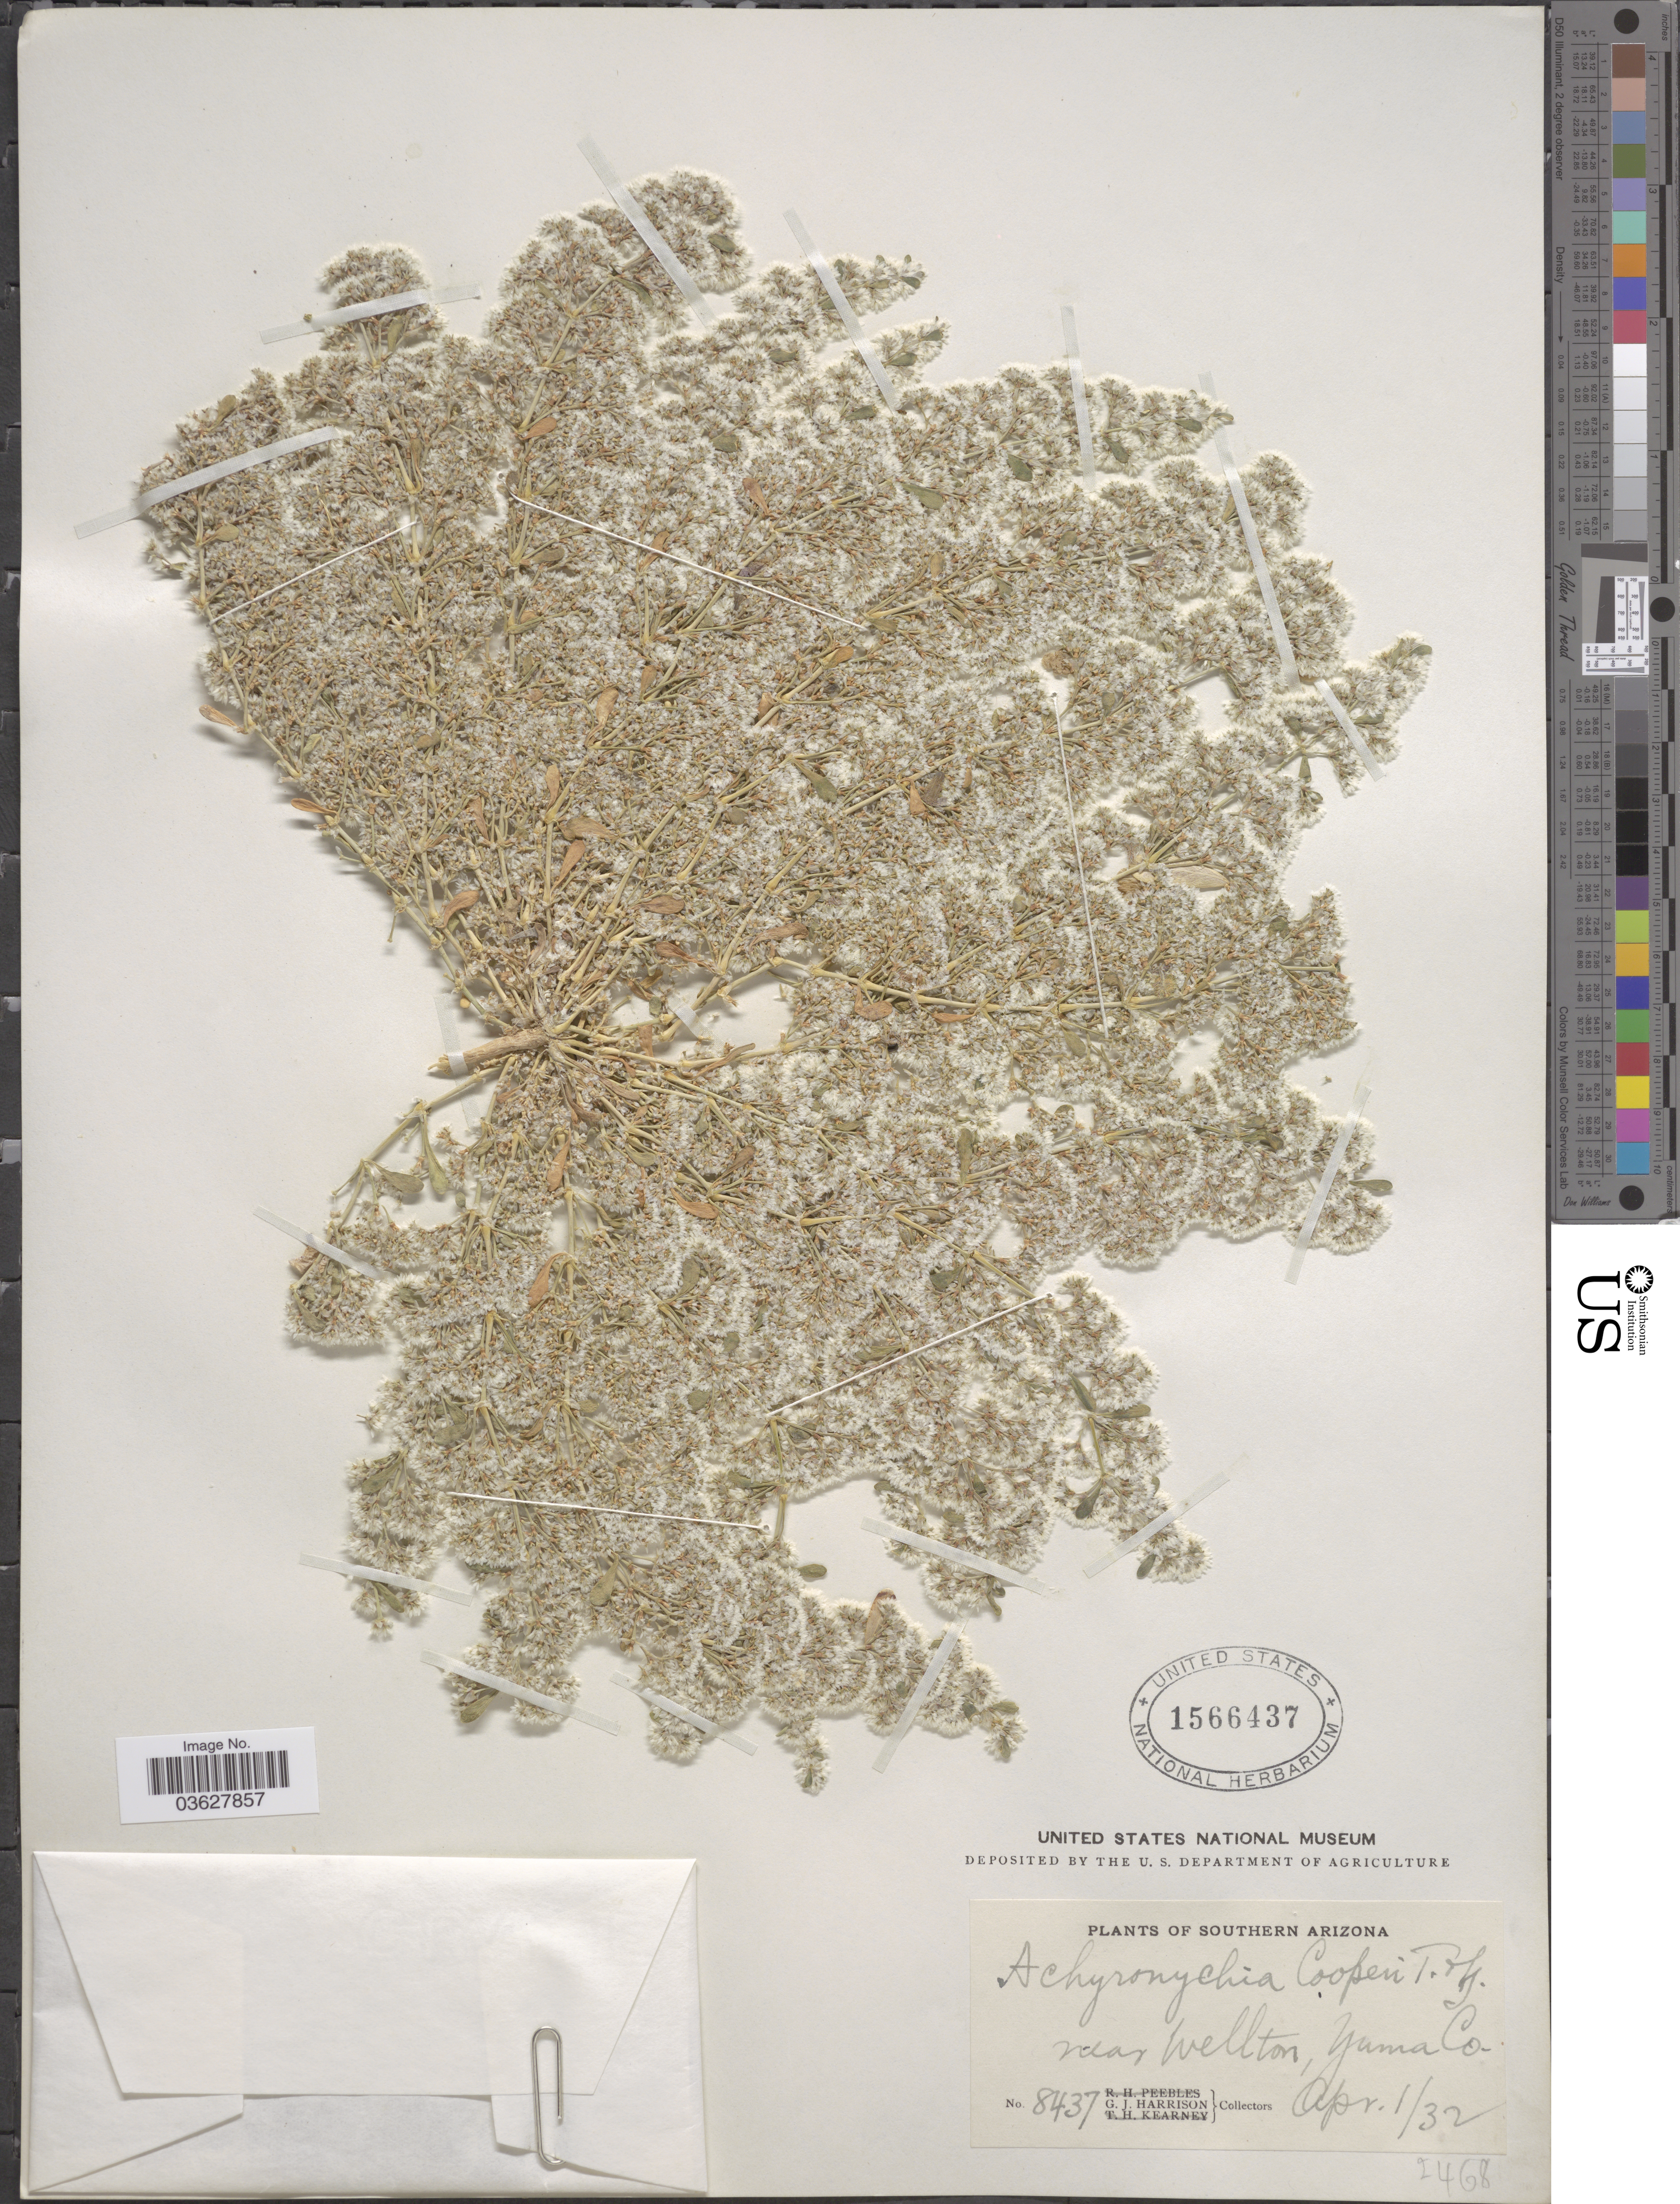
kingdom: Plantae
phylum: Tracheophyta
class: Magnoliopsida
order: Caryophyllales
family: Caryophyllaceae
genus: Achyronychia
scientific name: Achyronychia cooperi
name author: A. Gray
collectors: G. J. Harrison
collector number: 8437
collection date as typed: Transcribed d/m/y: 1/4/32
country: United States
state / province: Arizona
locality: Southern Arizona. Near Wellton, Yuma Co.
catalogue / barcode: US 1566437